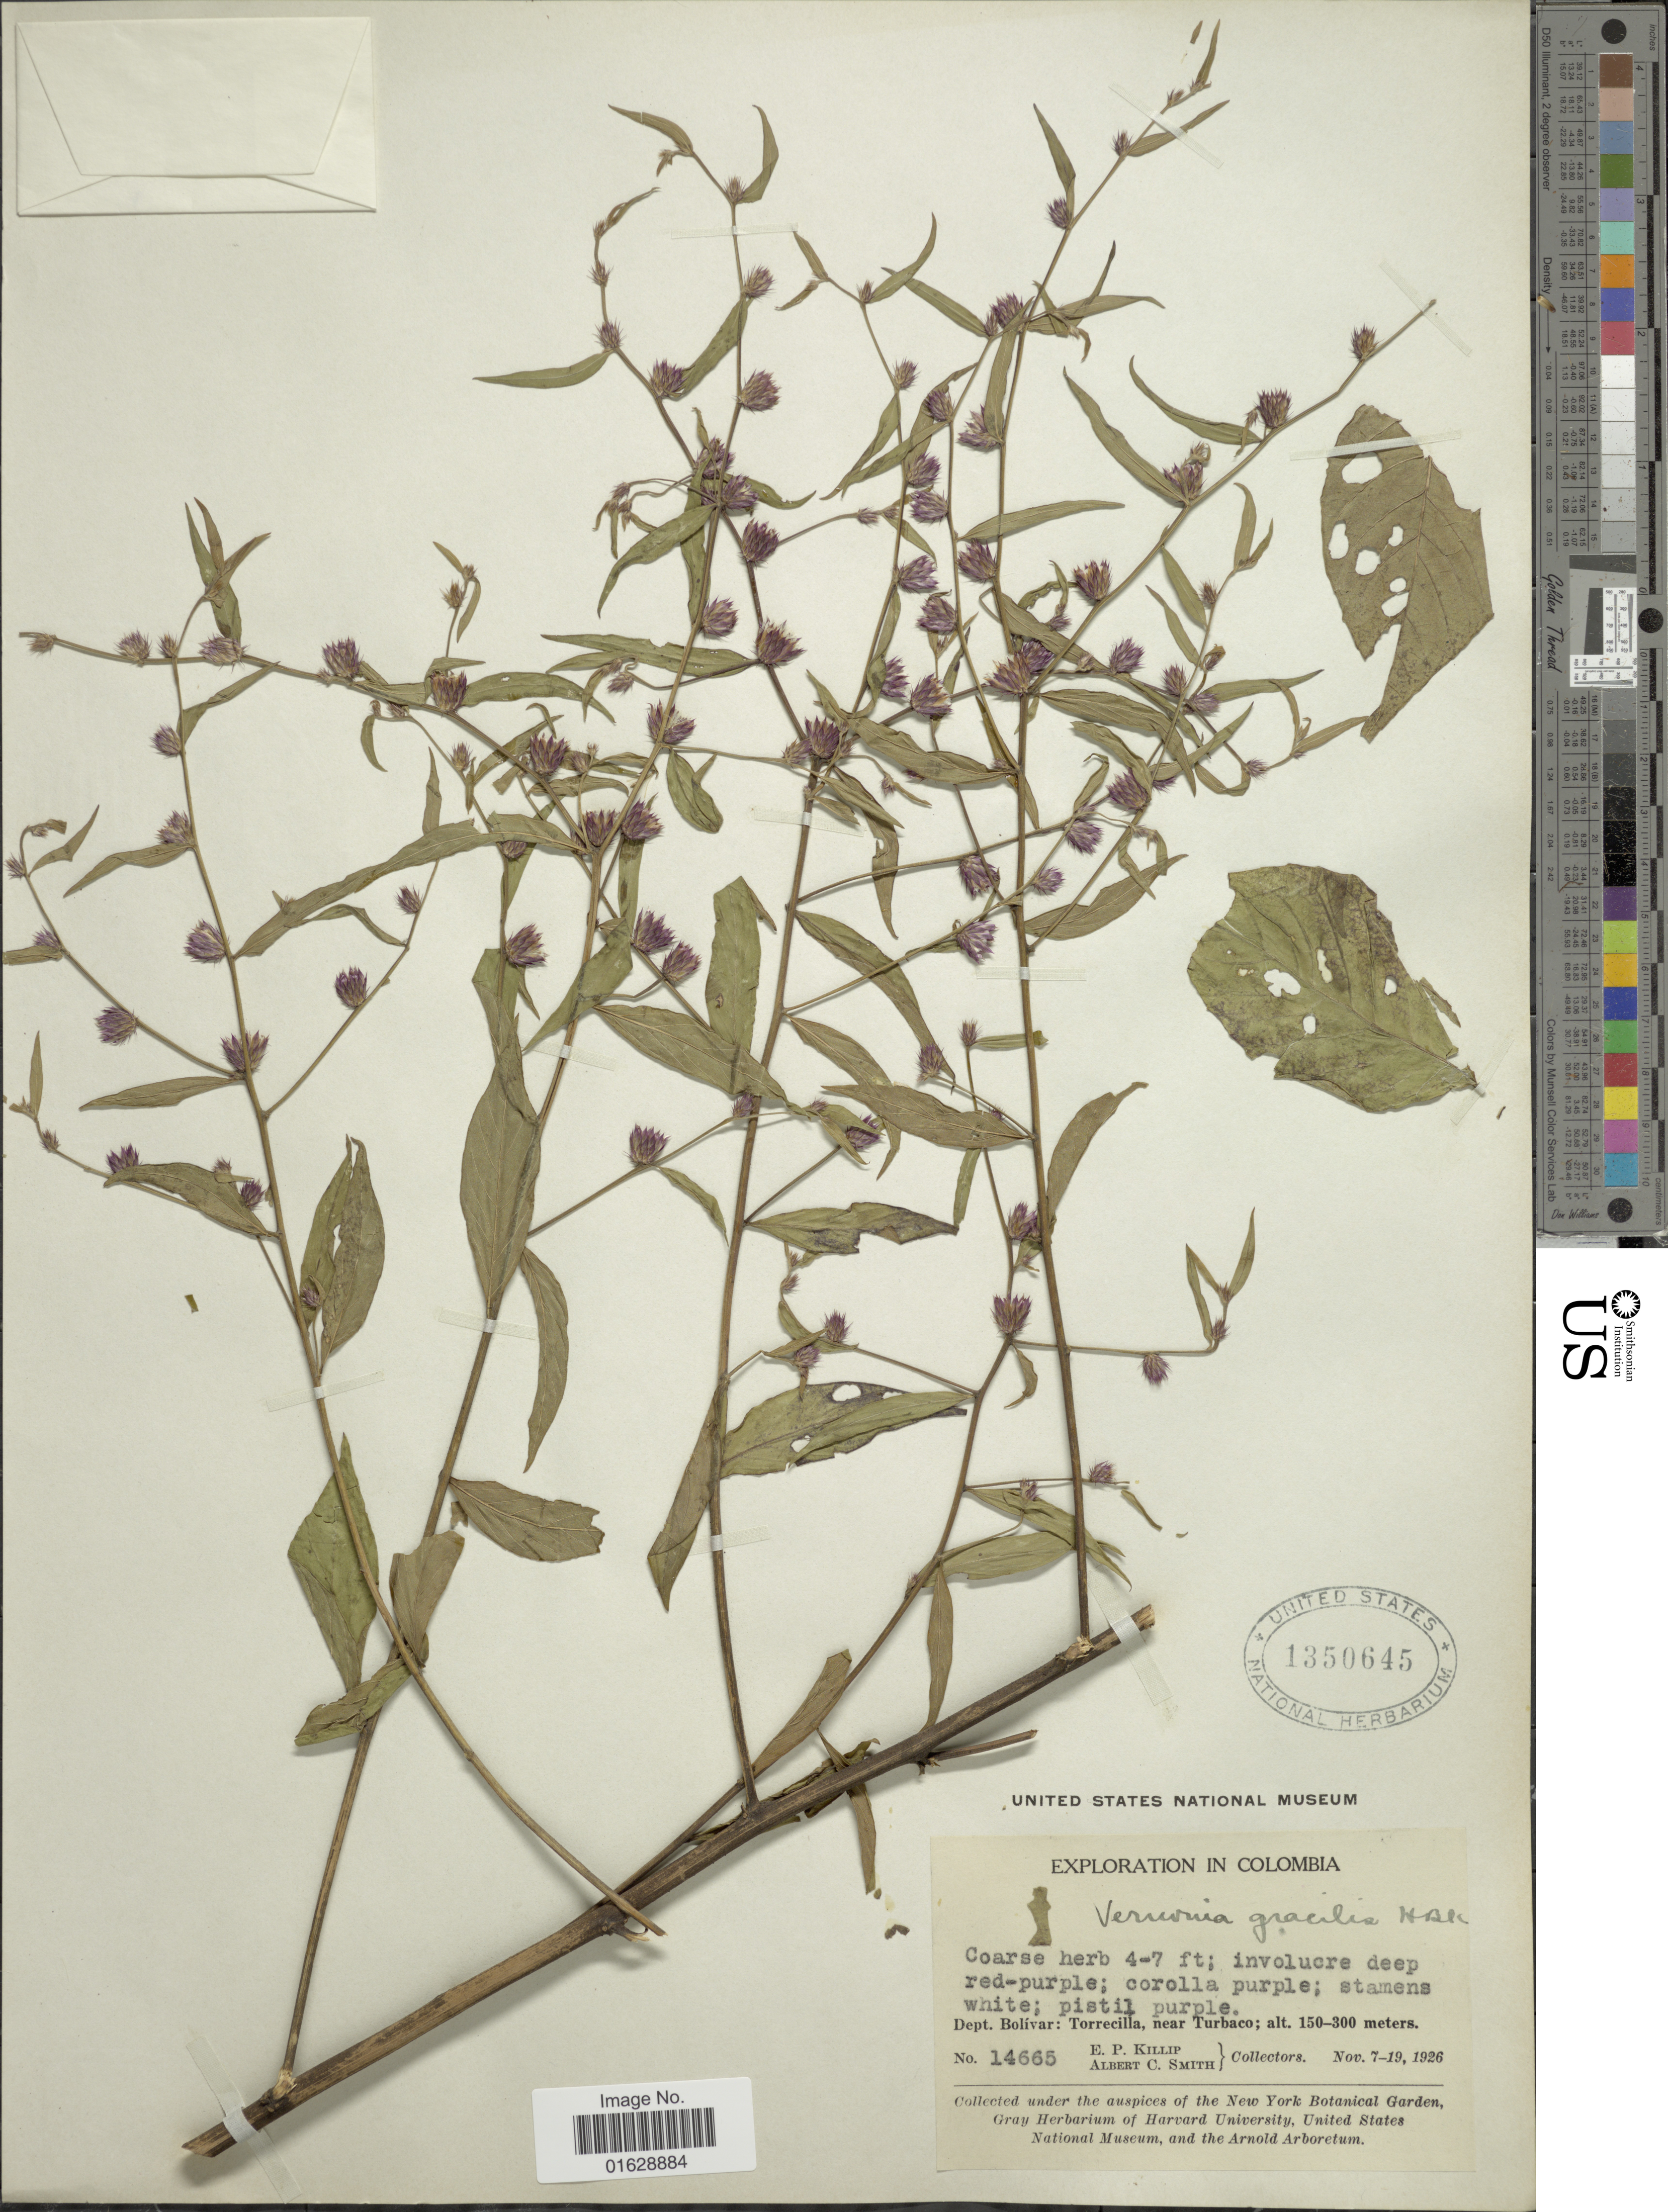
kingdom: Plantae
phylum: Tracheophyta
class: Magnoliopsida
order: Asterales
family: Asteraceae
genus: Lepidaploa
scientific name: Lepidaploa gracilis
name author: (Kunth) H. Rob.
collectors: E. P. Killip & A. C. Smith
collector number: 14665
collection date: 1926-11-07/1926-11-19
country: Colombia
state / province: Bolívar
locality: Dept. Bolivar: Torrecilla, near Turbaco.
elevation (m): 150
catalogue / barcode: US 1350645